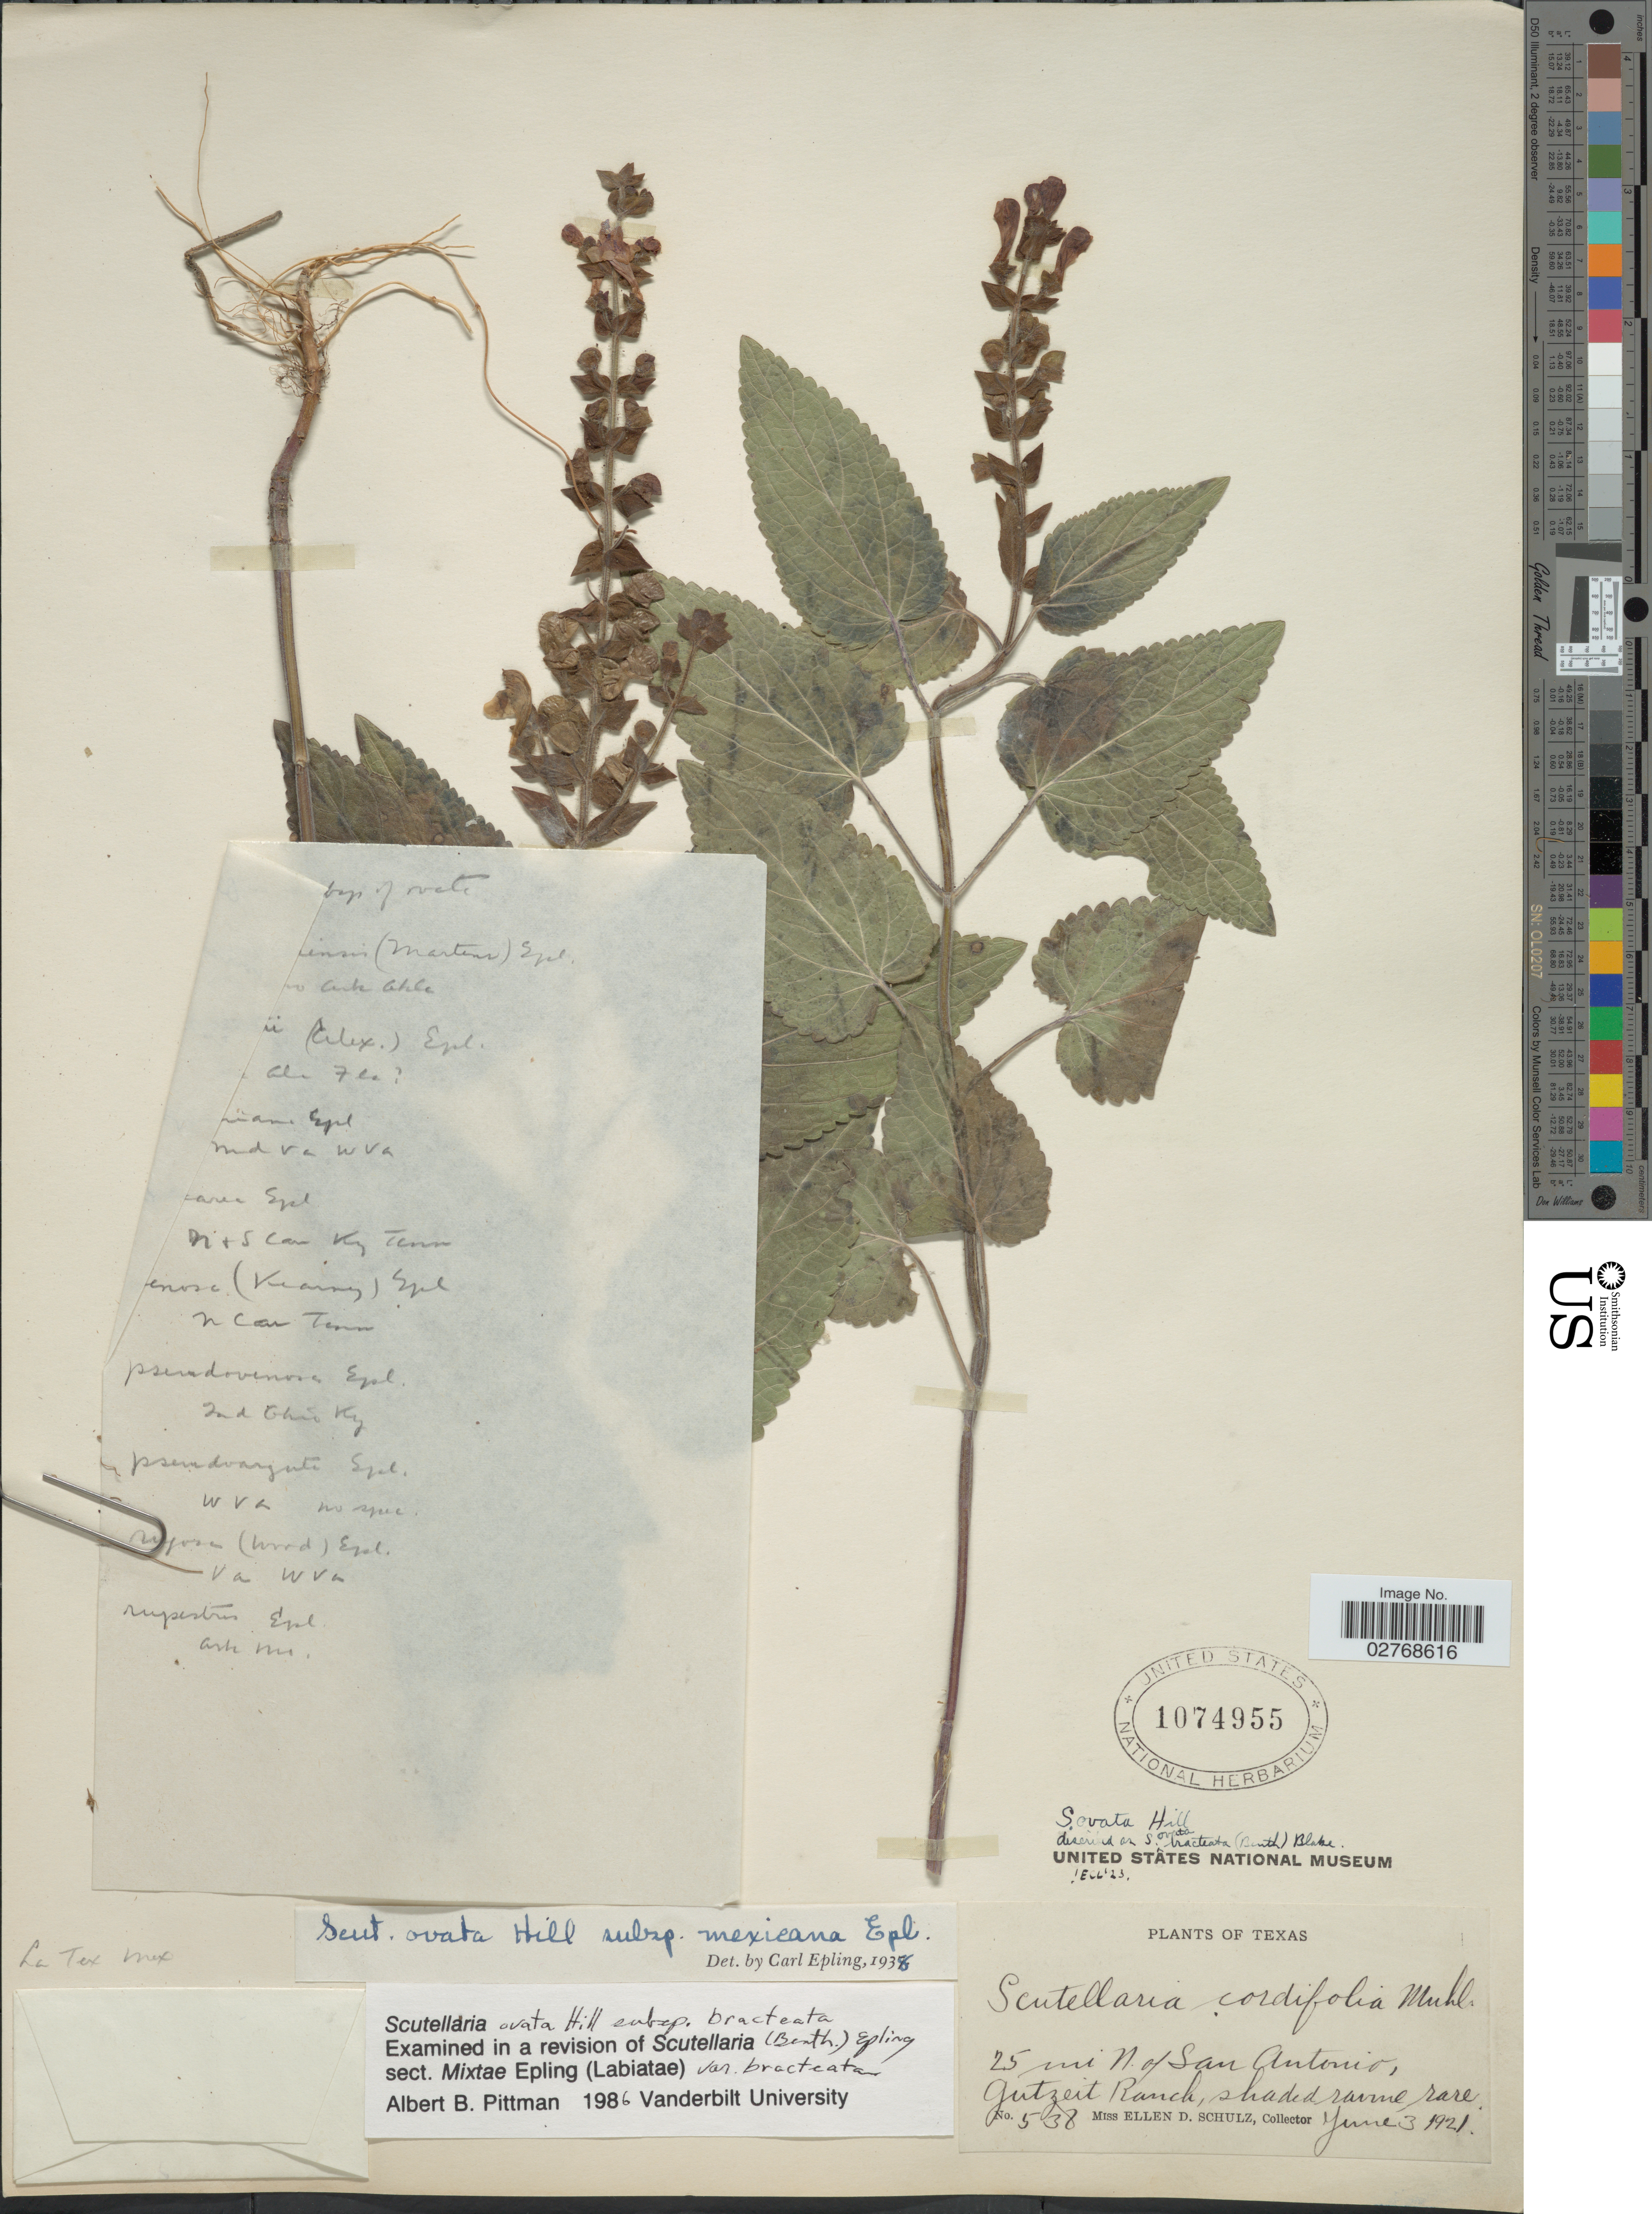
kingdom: Plantae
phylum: Tracheophyta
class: Magnoliopsida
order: Lamiales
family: Lamiaceae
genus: Scutellaria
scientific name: Scutellaria ovata subsp. bracteata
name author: (Benth.) Epling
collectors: E. D. Schulz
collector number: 538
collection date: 1921-06-03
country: United States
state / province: Texas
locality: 25 mi N. of San Antonio, Gutzeit Ranch.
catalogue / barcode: US 1074955